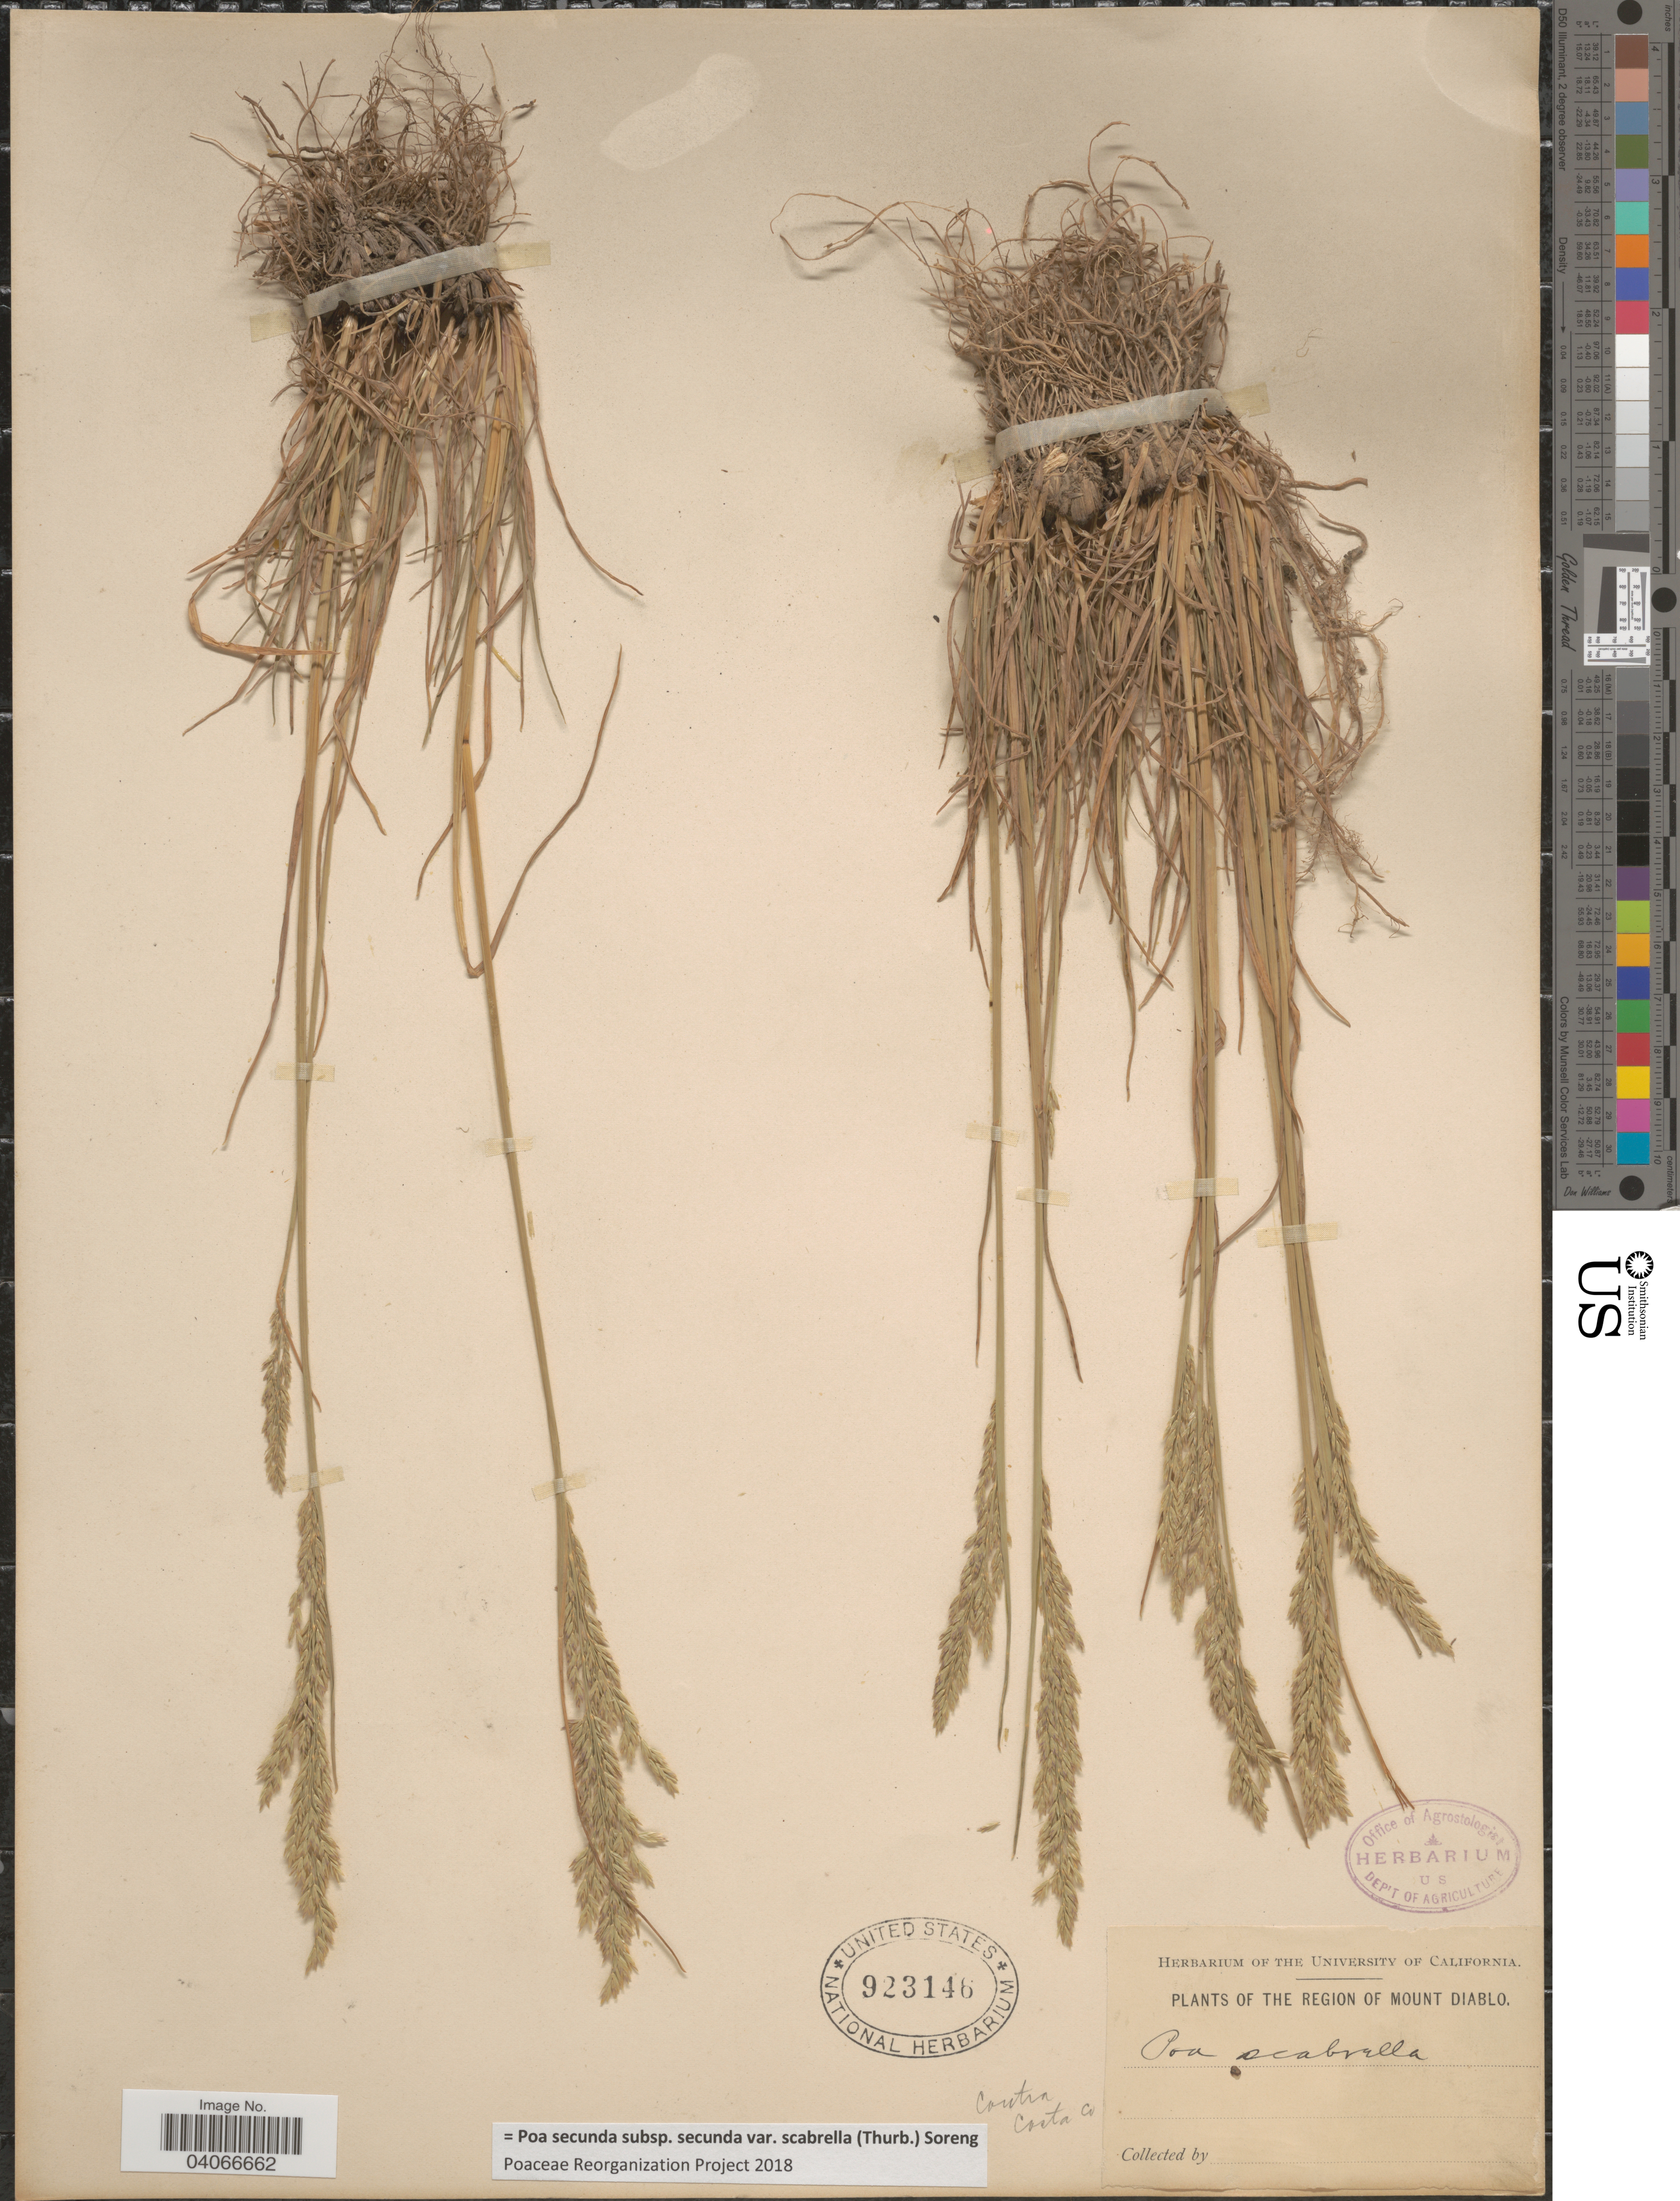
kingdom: Plantae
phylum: Tracheophyta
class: Liliopsida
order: Poales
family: Poaceae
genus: Poa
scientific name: Poa secunda subsp. secunda var. scabrella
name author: (Thurb.) Soreng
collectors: ex herb. Univ. of California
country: United States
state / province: California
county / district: Contra Costa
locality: The Region of Mount Diablo. Contra Costa Co.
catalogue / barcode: US 923146